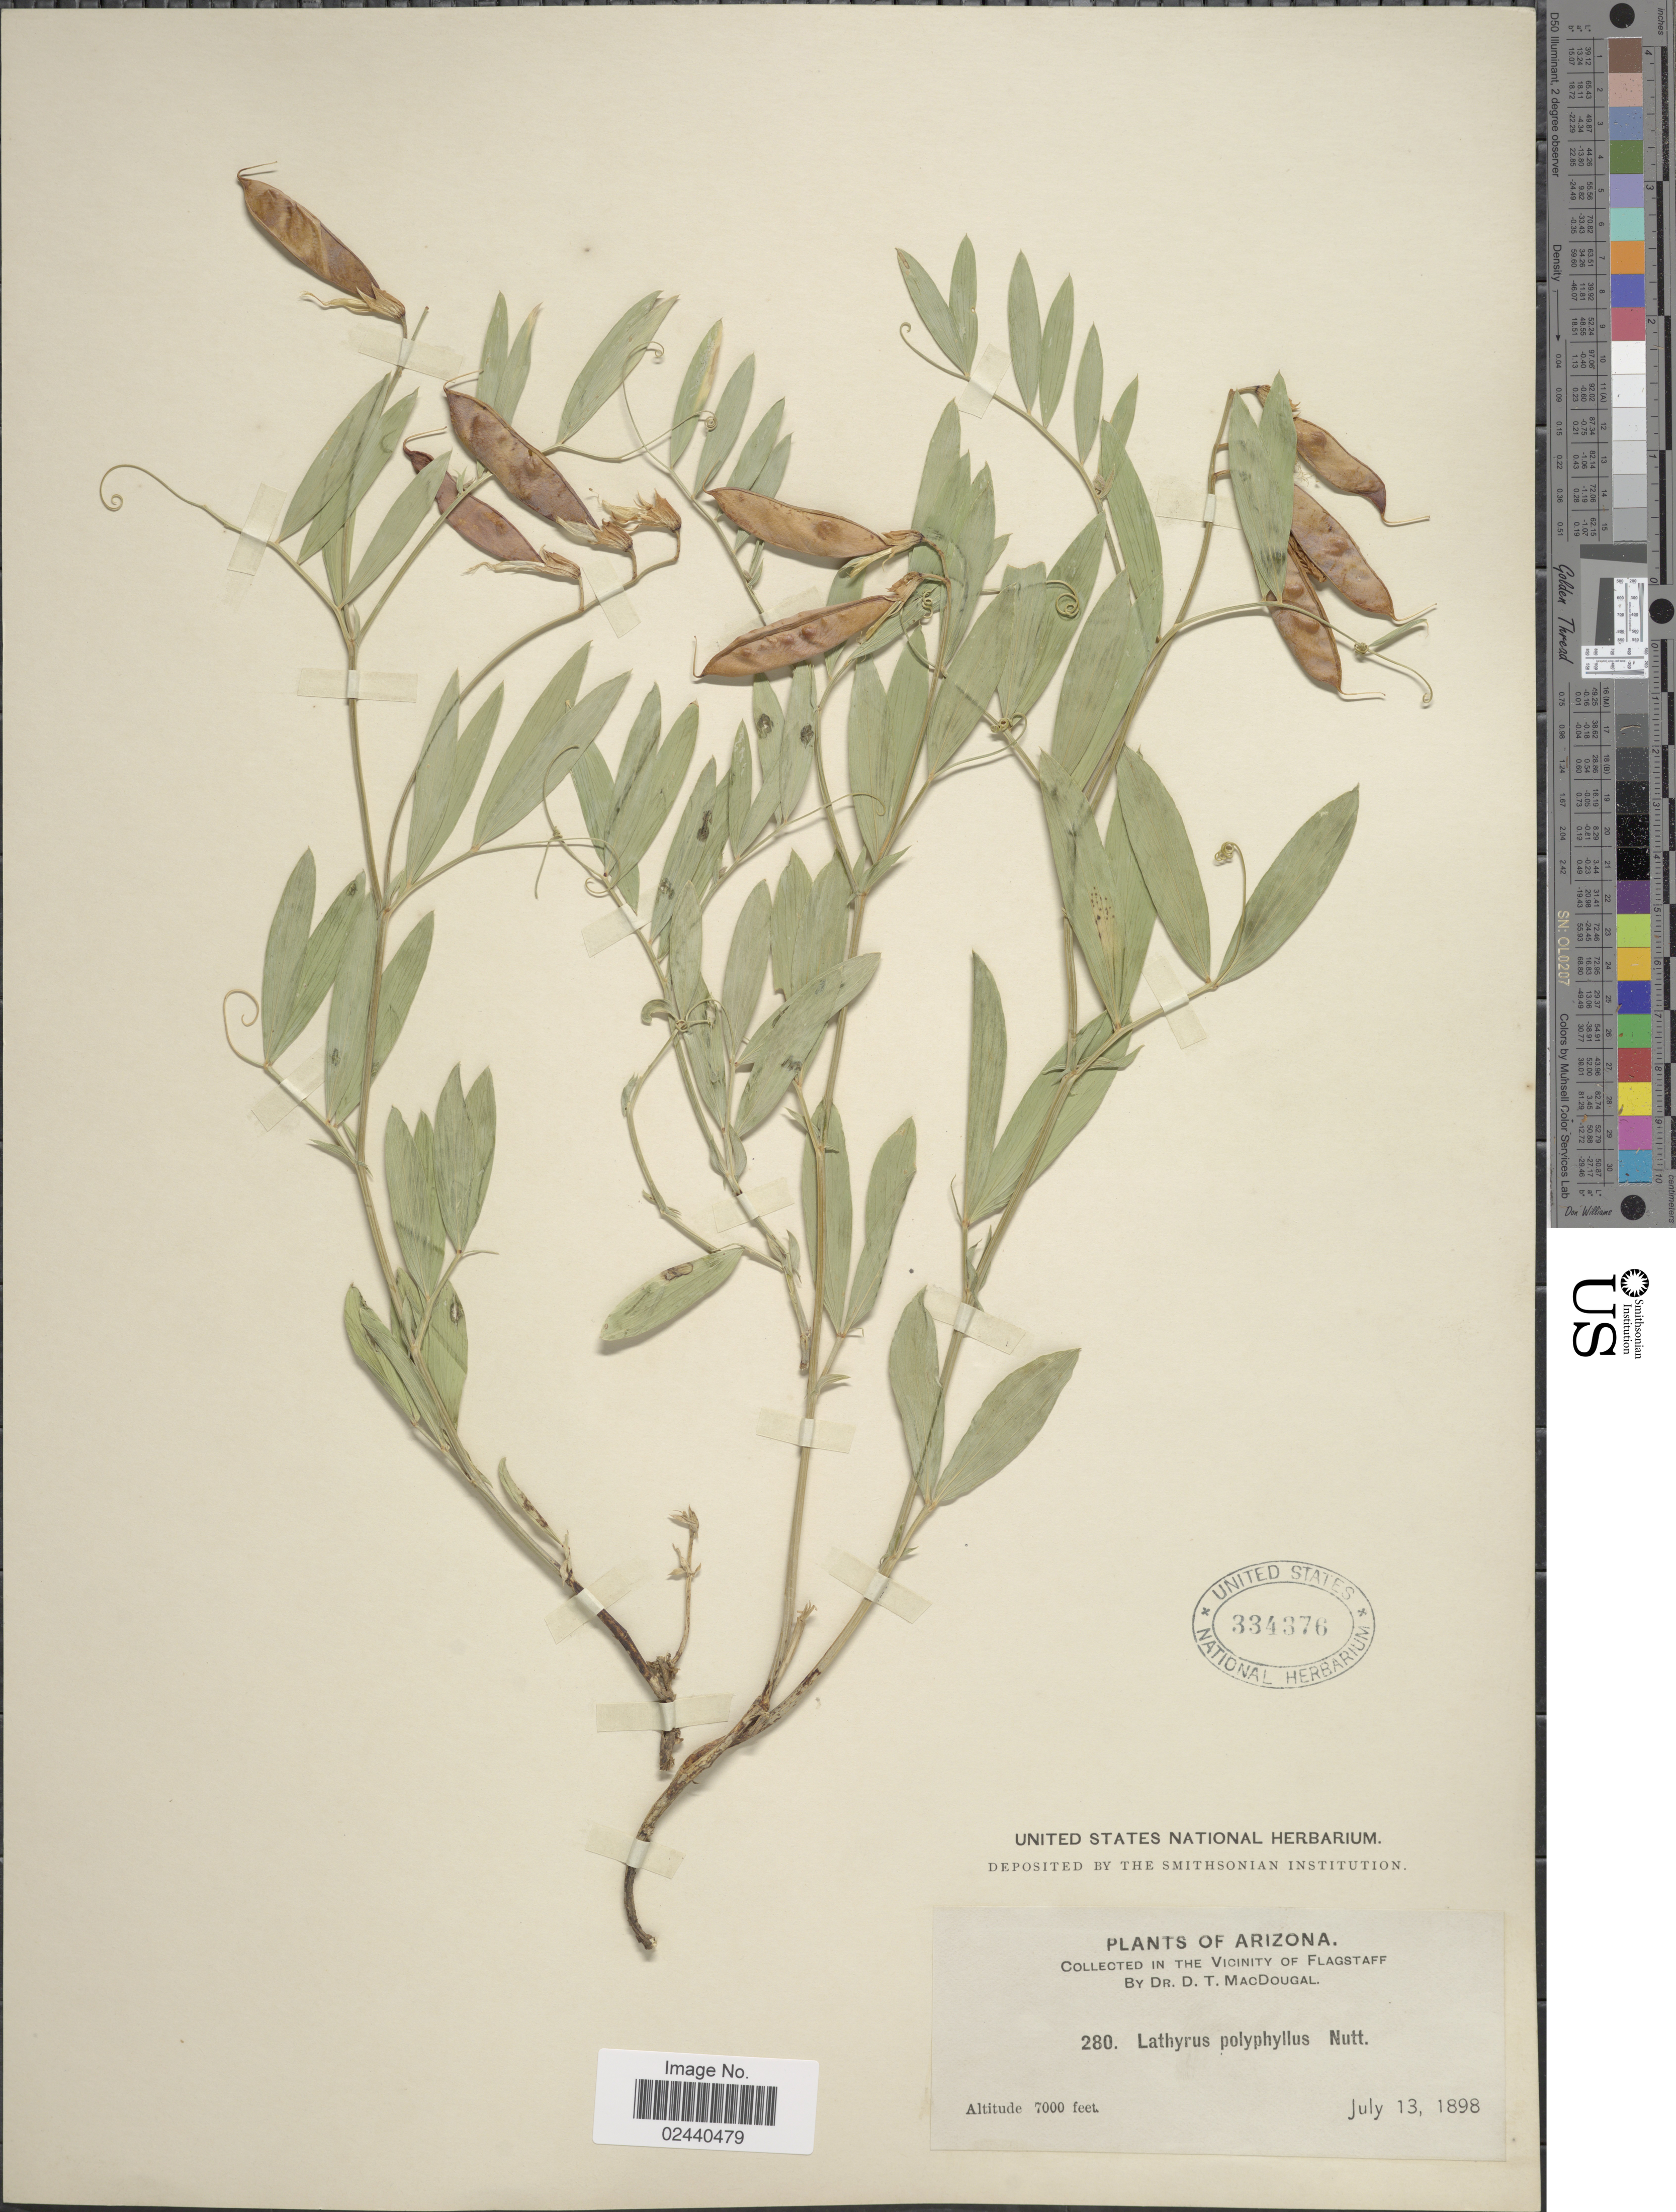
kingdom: Plantae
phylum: Tracheophyta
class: Magnoliopsida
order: Fabales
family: Fabaceae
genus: Lathyrus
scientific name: Lathyrus eucosmus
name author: Butters & H. St. John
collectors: D. T. MacDougal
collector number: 280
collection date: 1898-07-13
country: United States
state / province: Arizona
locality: In the Vicinity of Flagstaff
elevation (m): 2134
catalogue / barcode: US 334376